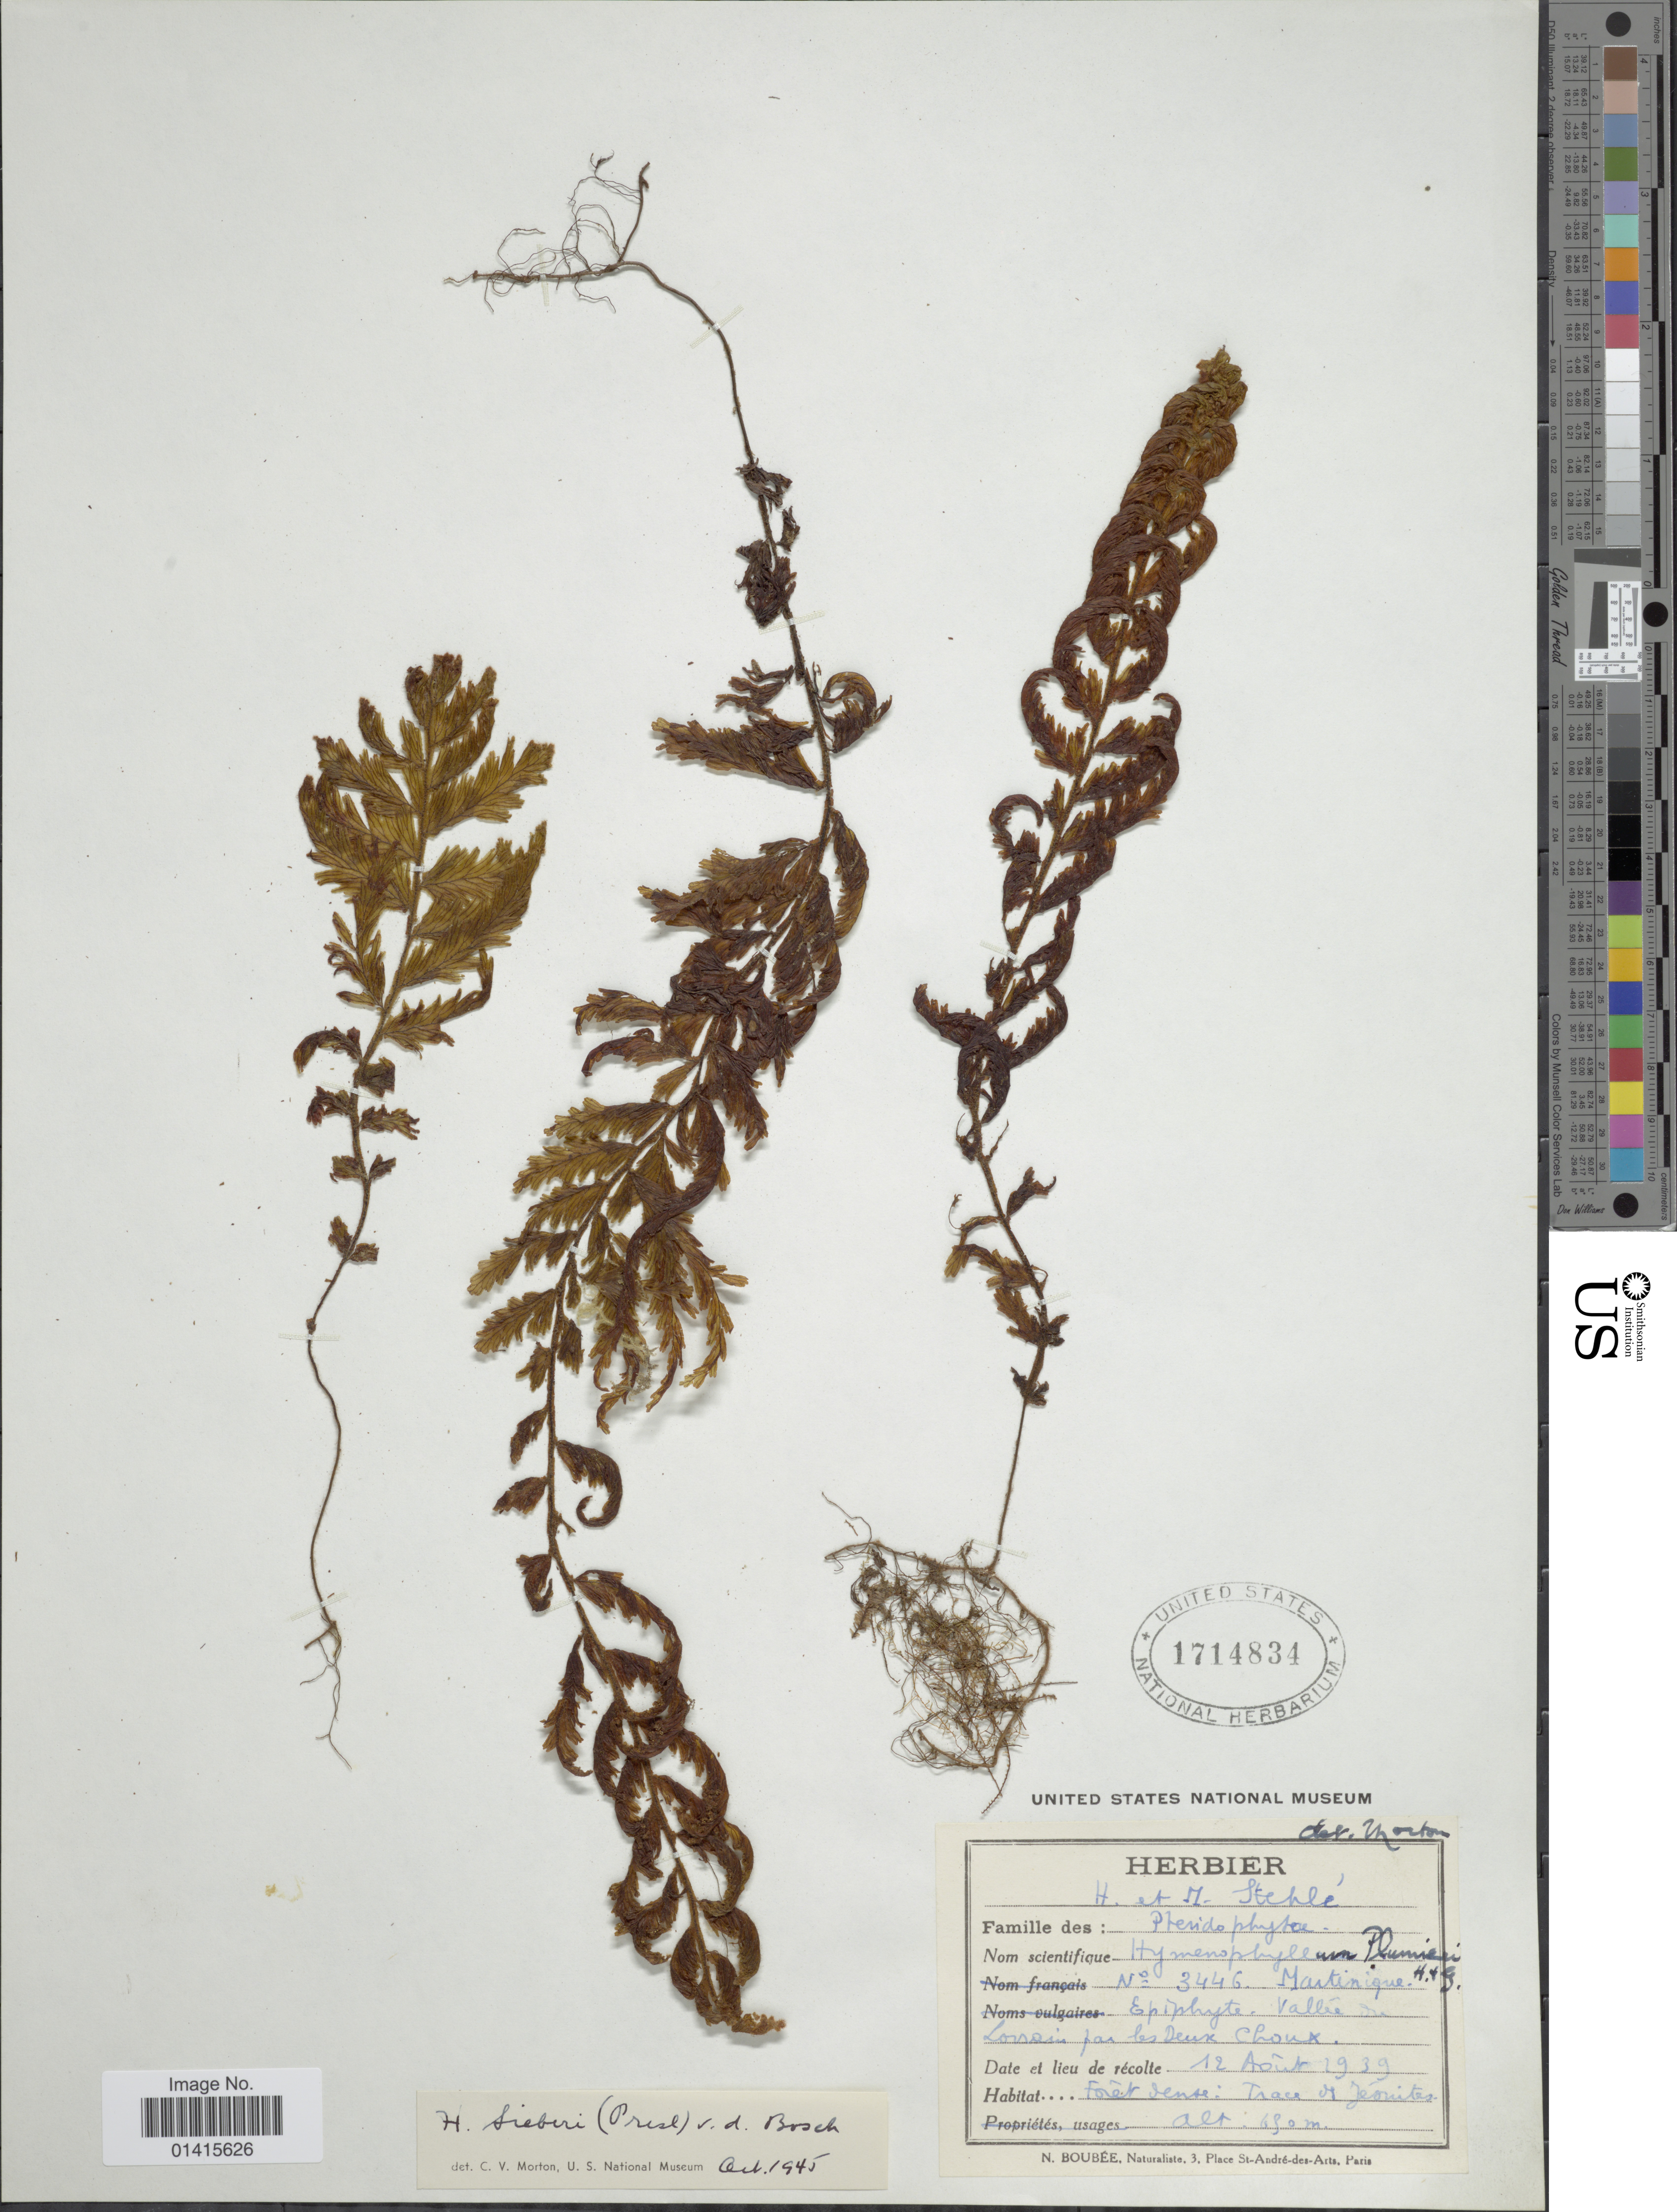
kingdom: Plantae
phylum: Tracheophyta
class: Polypodiopsida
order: Hymenophyllales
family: Hymenophyllaceae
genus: Hymenophyllum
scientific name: Hymenophyllum sieberi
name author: (C. Presl) Bosch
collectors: H. Stehlé & M. Stehlé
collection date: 1939-08-12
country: Martinique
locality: Valle du Lorrain par les Deux Choux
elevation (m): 690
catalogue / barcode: US 1714834